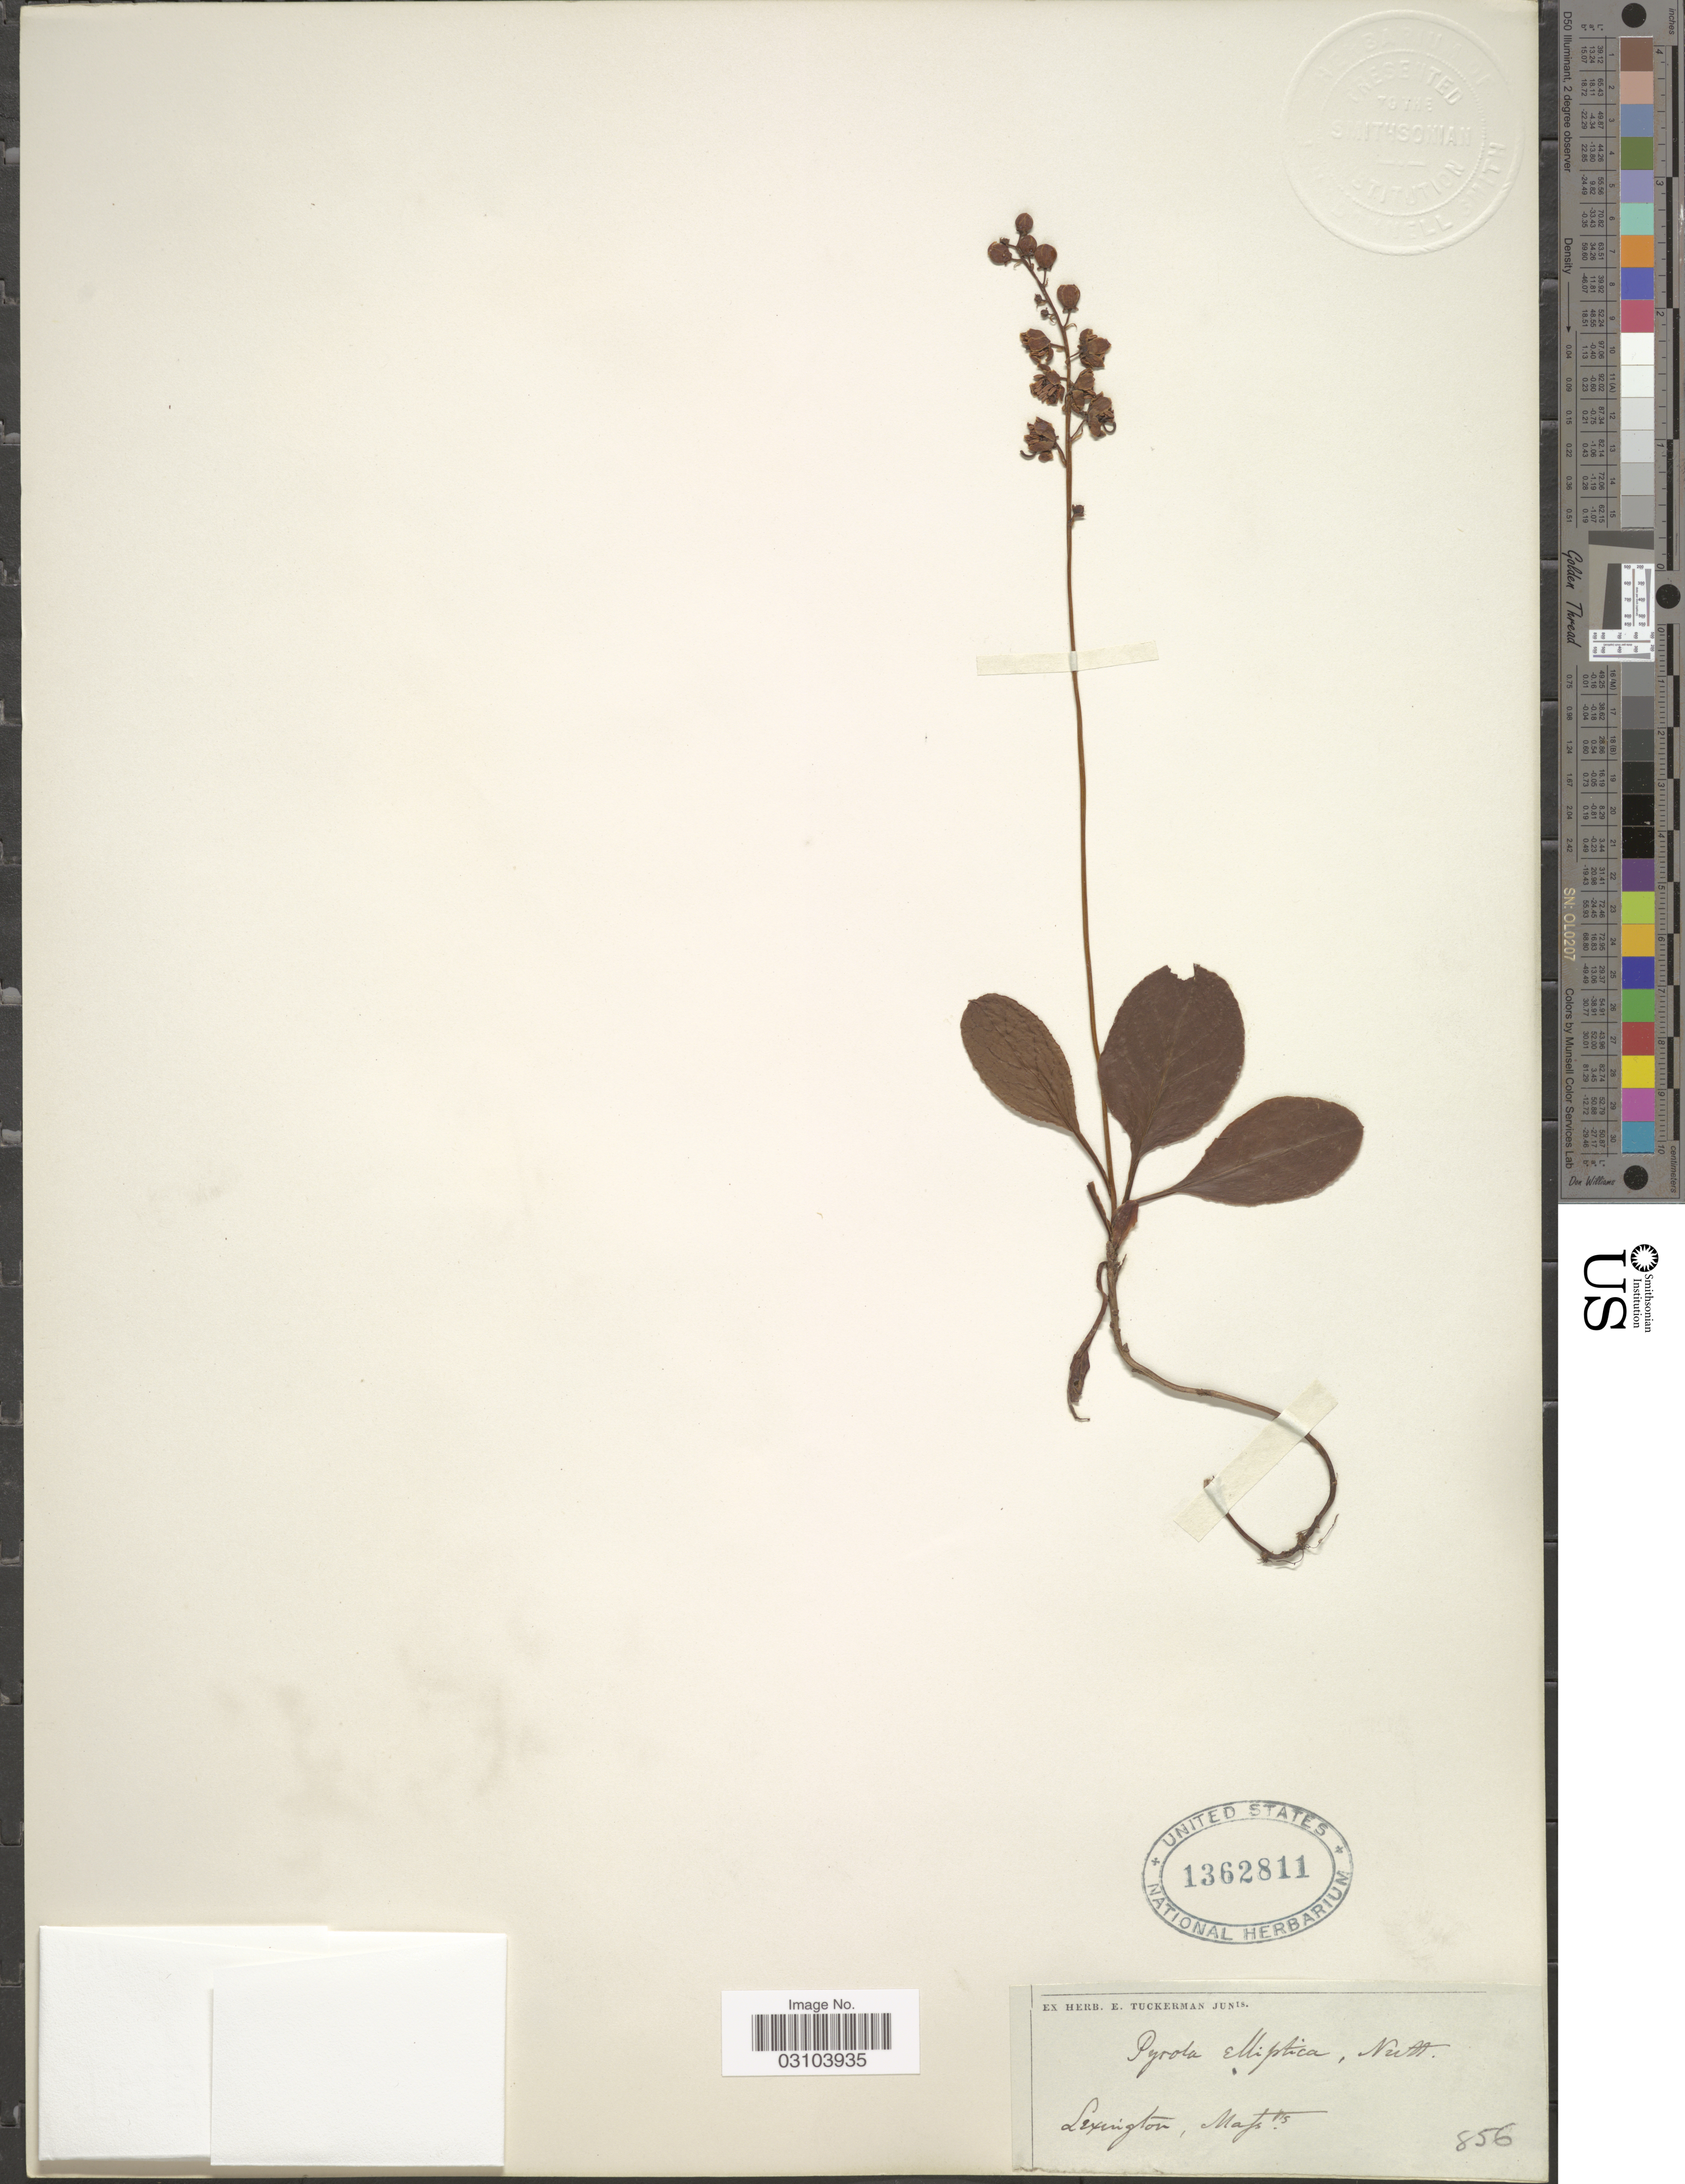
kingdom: Plantae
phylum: Tracheophyta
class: Magnoliopsida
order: Ericales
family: Ericaceae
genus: Pyrola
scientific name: Pyrola elliptica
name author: Nutt.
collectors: ex herb. E. Tuckerman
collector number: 856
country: United States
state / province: Massachusetts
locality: Lexington, Mass.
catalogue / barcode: US 1362811